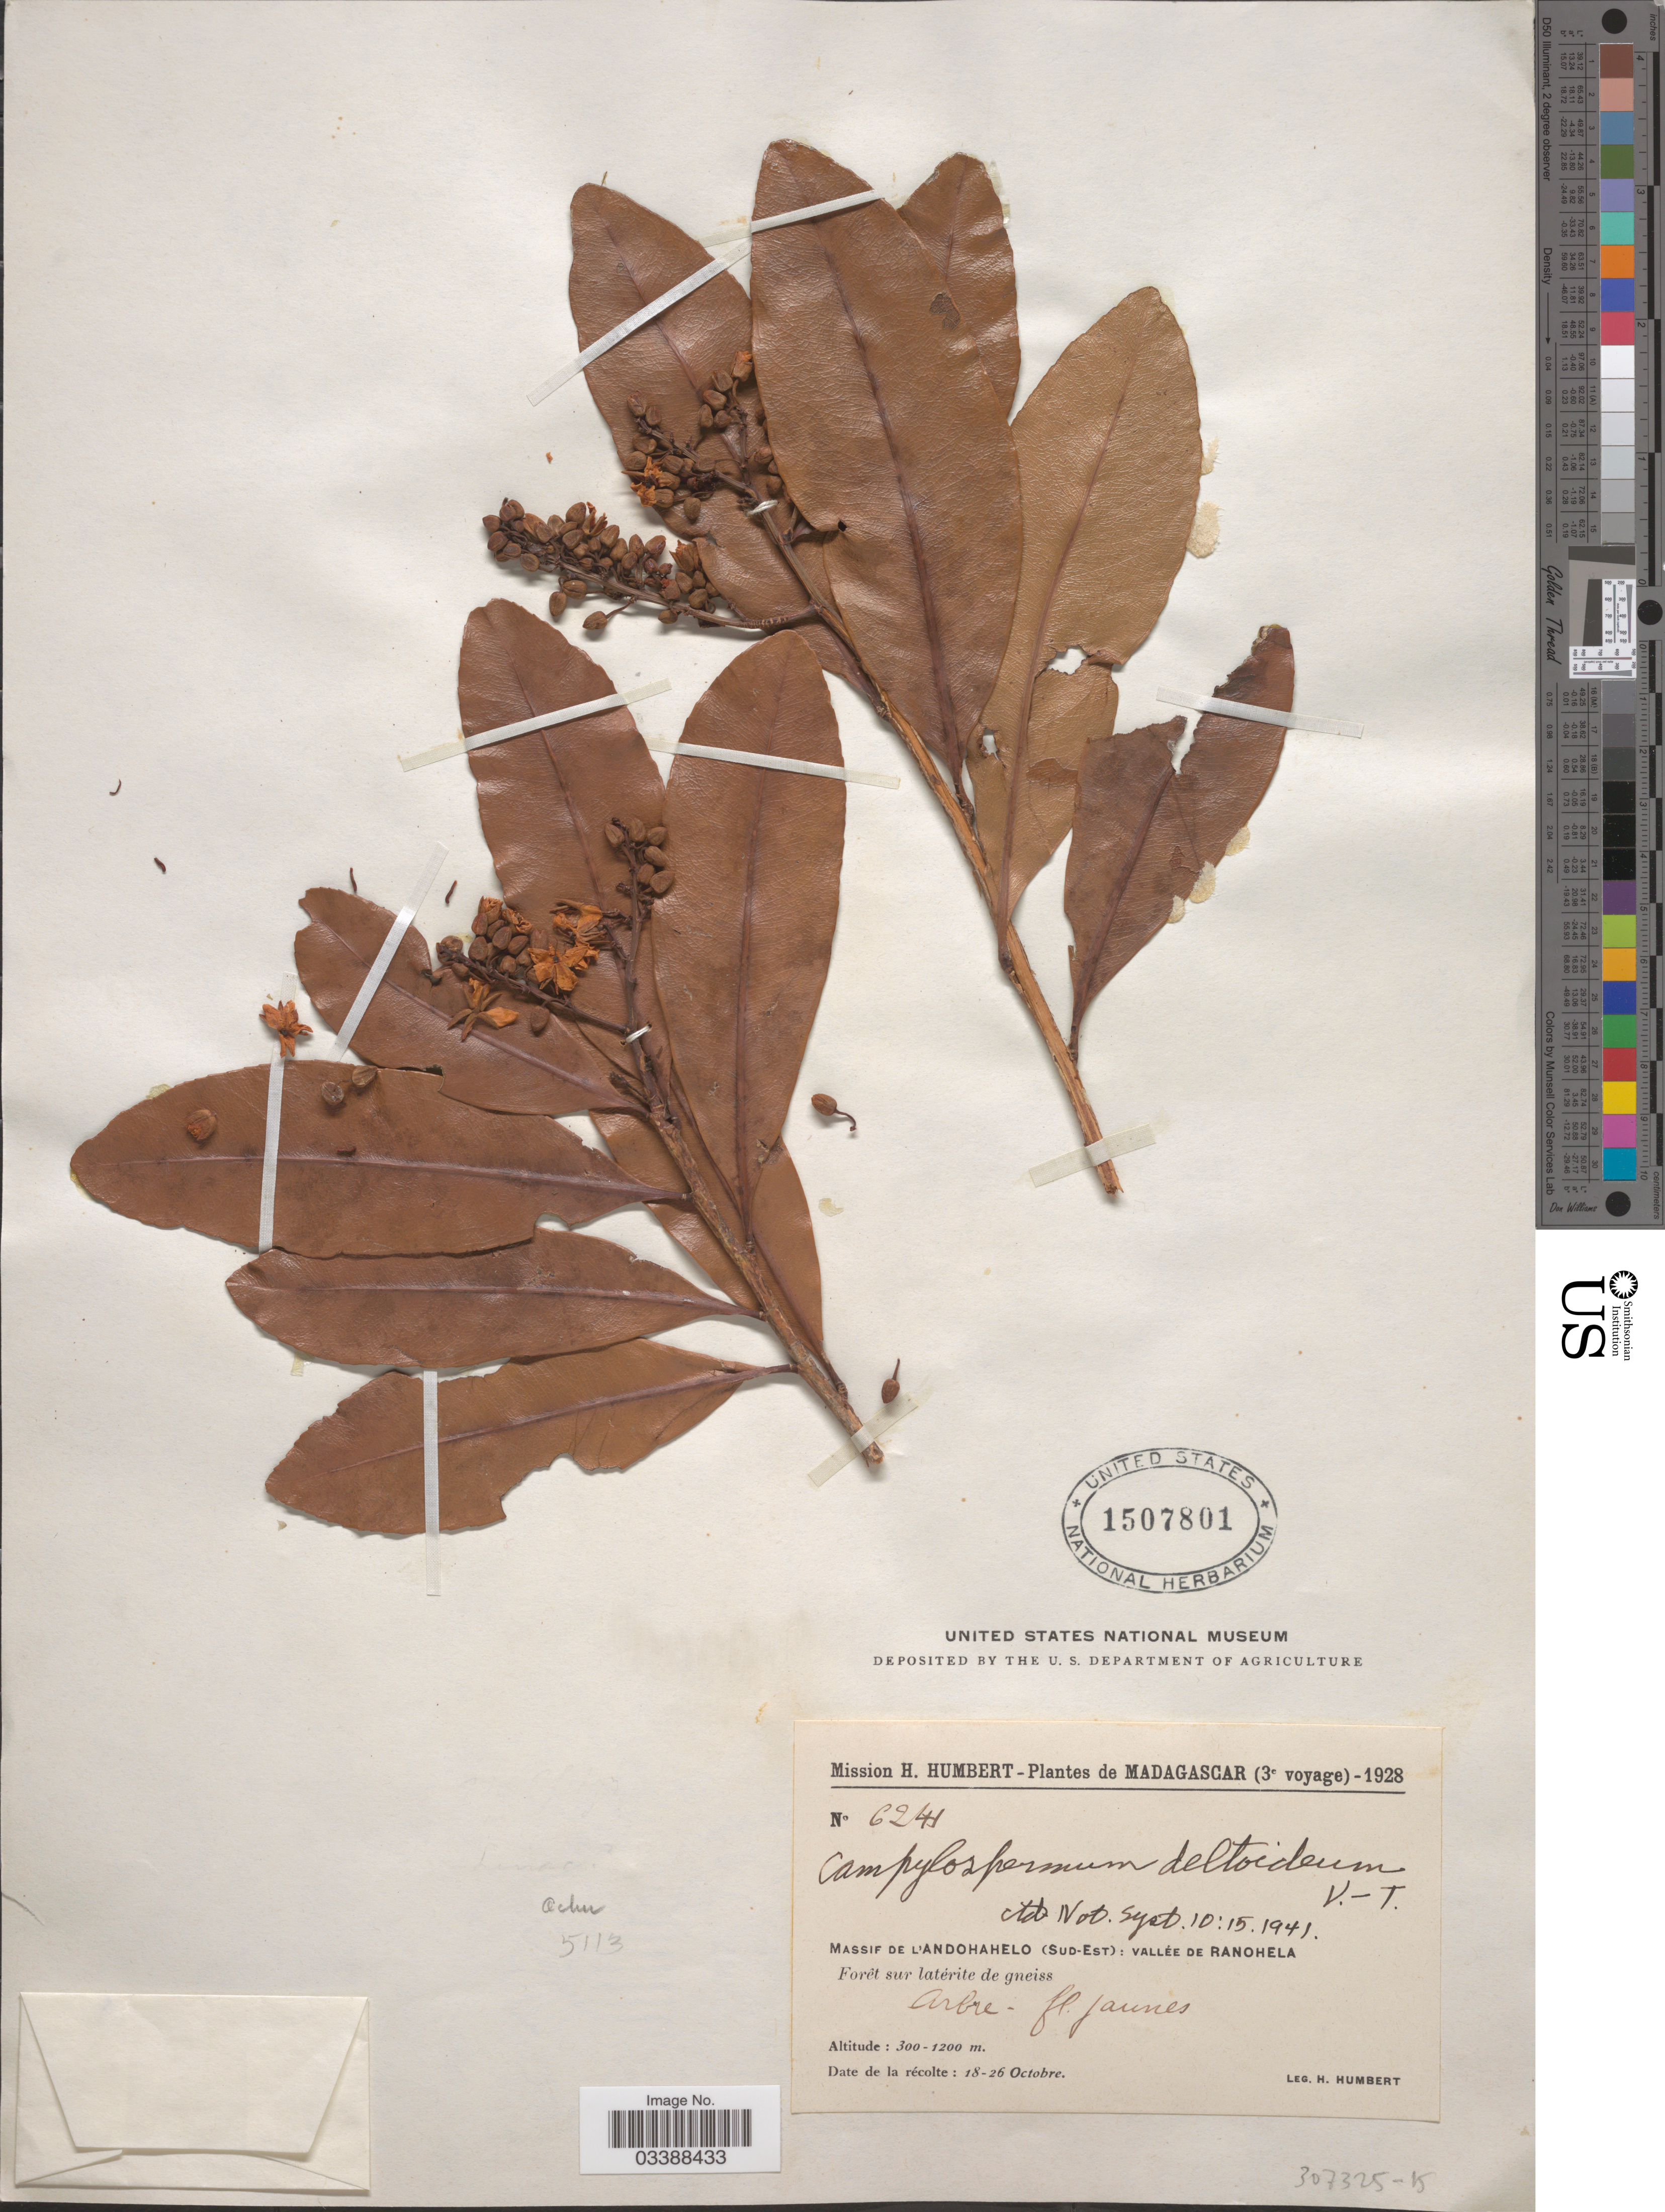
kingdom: Plantae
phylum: Tracheophyta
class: Magnoliopsida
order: Malpighiales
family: Ochnaceae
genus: Ouratea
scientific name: Ouratea deltoidea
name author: (Baker) Gilg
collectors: H. Humbert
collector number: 6241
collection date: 1928-10-18/1928-10-26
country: Madagascar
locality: Massif de l'Andohahelo (Sud-Esy): vallée de Ranohela.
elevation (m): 300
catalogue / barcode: US 1507801